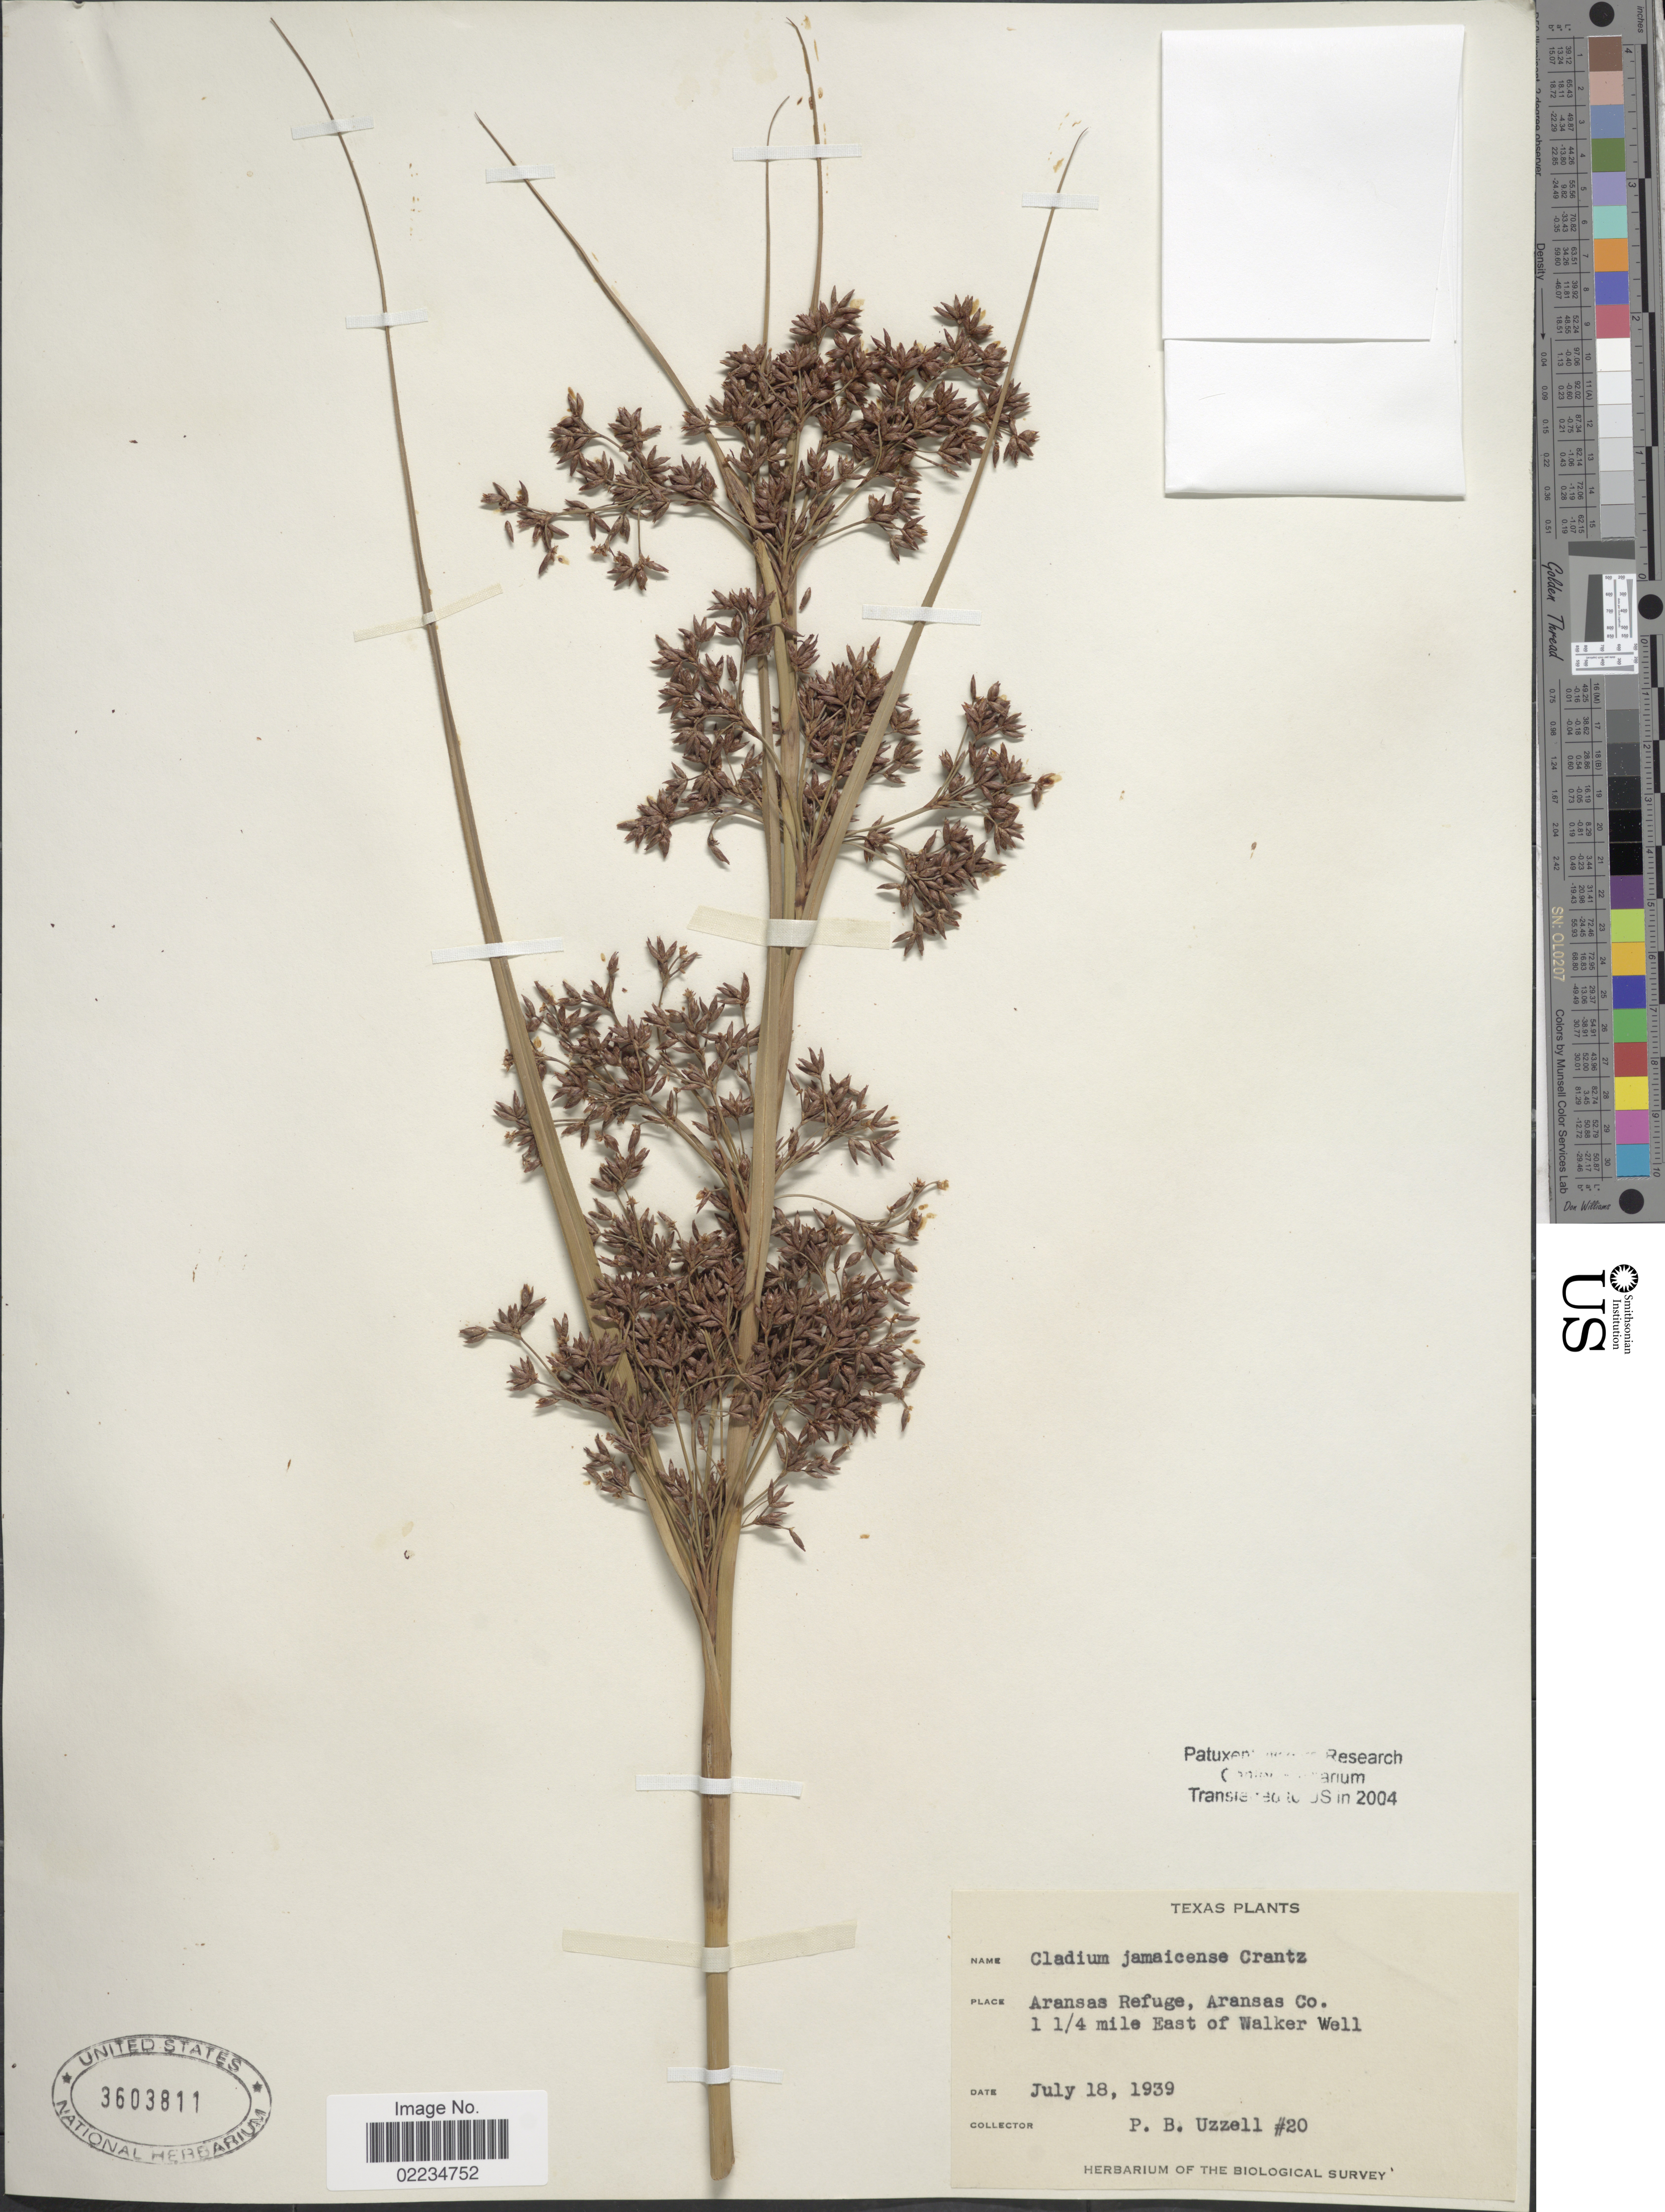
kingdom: Plantae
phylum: Tracheophyta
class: Liliopsida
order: Poales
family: Cyperaceae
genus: Cladium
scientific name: Cladium jamaicense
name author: Crantz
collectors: P. Uzzell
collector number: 20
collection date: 1939-07-18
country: United States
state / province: Texas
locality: Aransas Refuge, Aransas Co., 1¼ mile East of Walker Well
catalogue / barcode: US 3603811